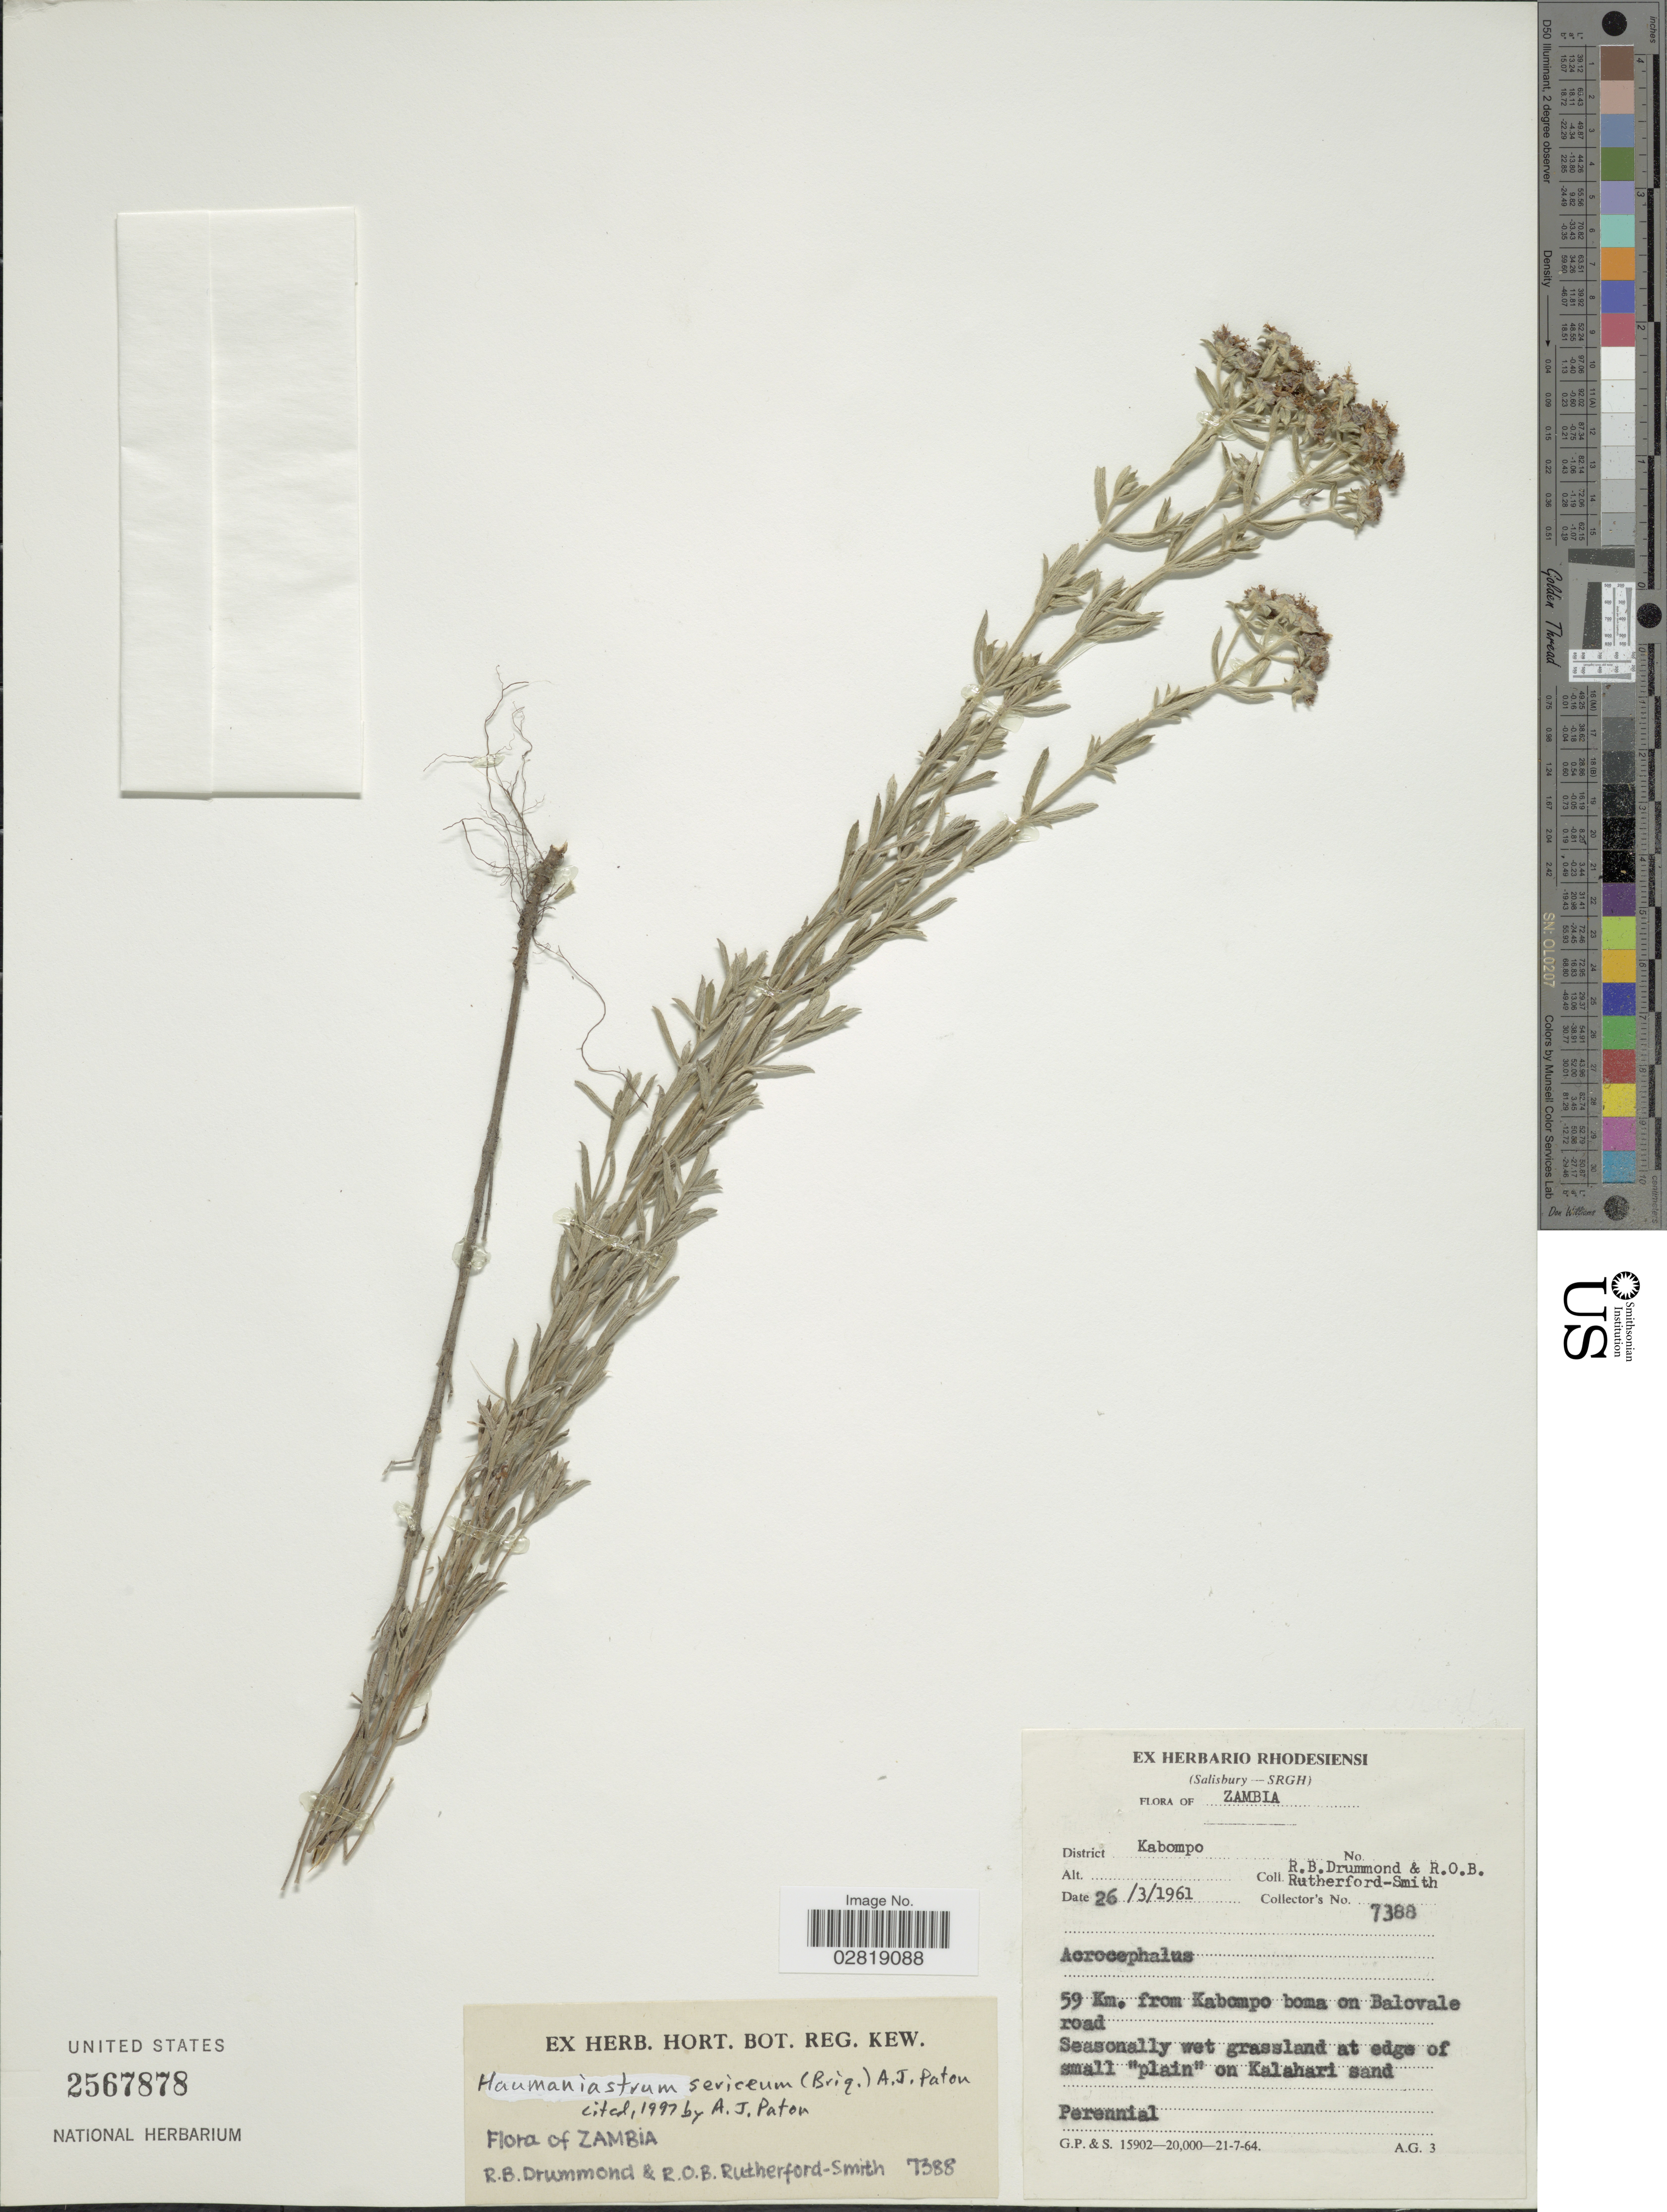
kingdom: Plantae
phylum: Tracheophyta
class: Magnoliopsida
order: Lamiales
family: Lamiaceae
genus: Haumaniastrum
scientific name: Haumaniastrum sericeum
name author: (Briq.) A.J. Paton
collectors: R. Drummond & R. Rutherford-Smith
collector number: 7388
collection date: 1961-03-26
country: Zambia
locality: District Kabompo, 59 Km. from Kabompo boma on Balovale road.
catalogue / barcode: US 2567878